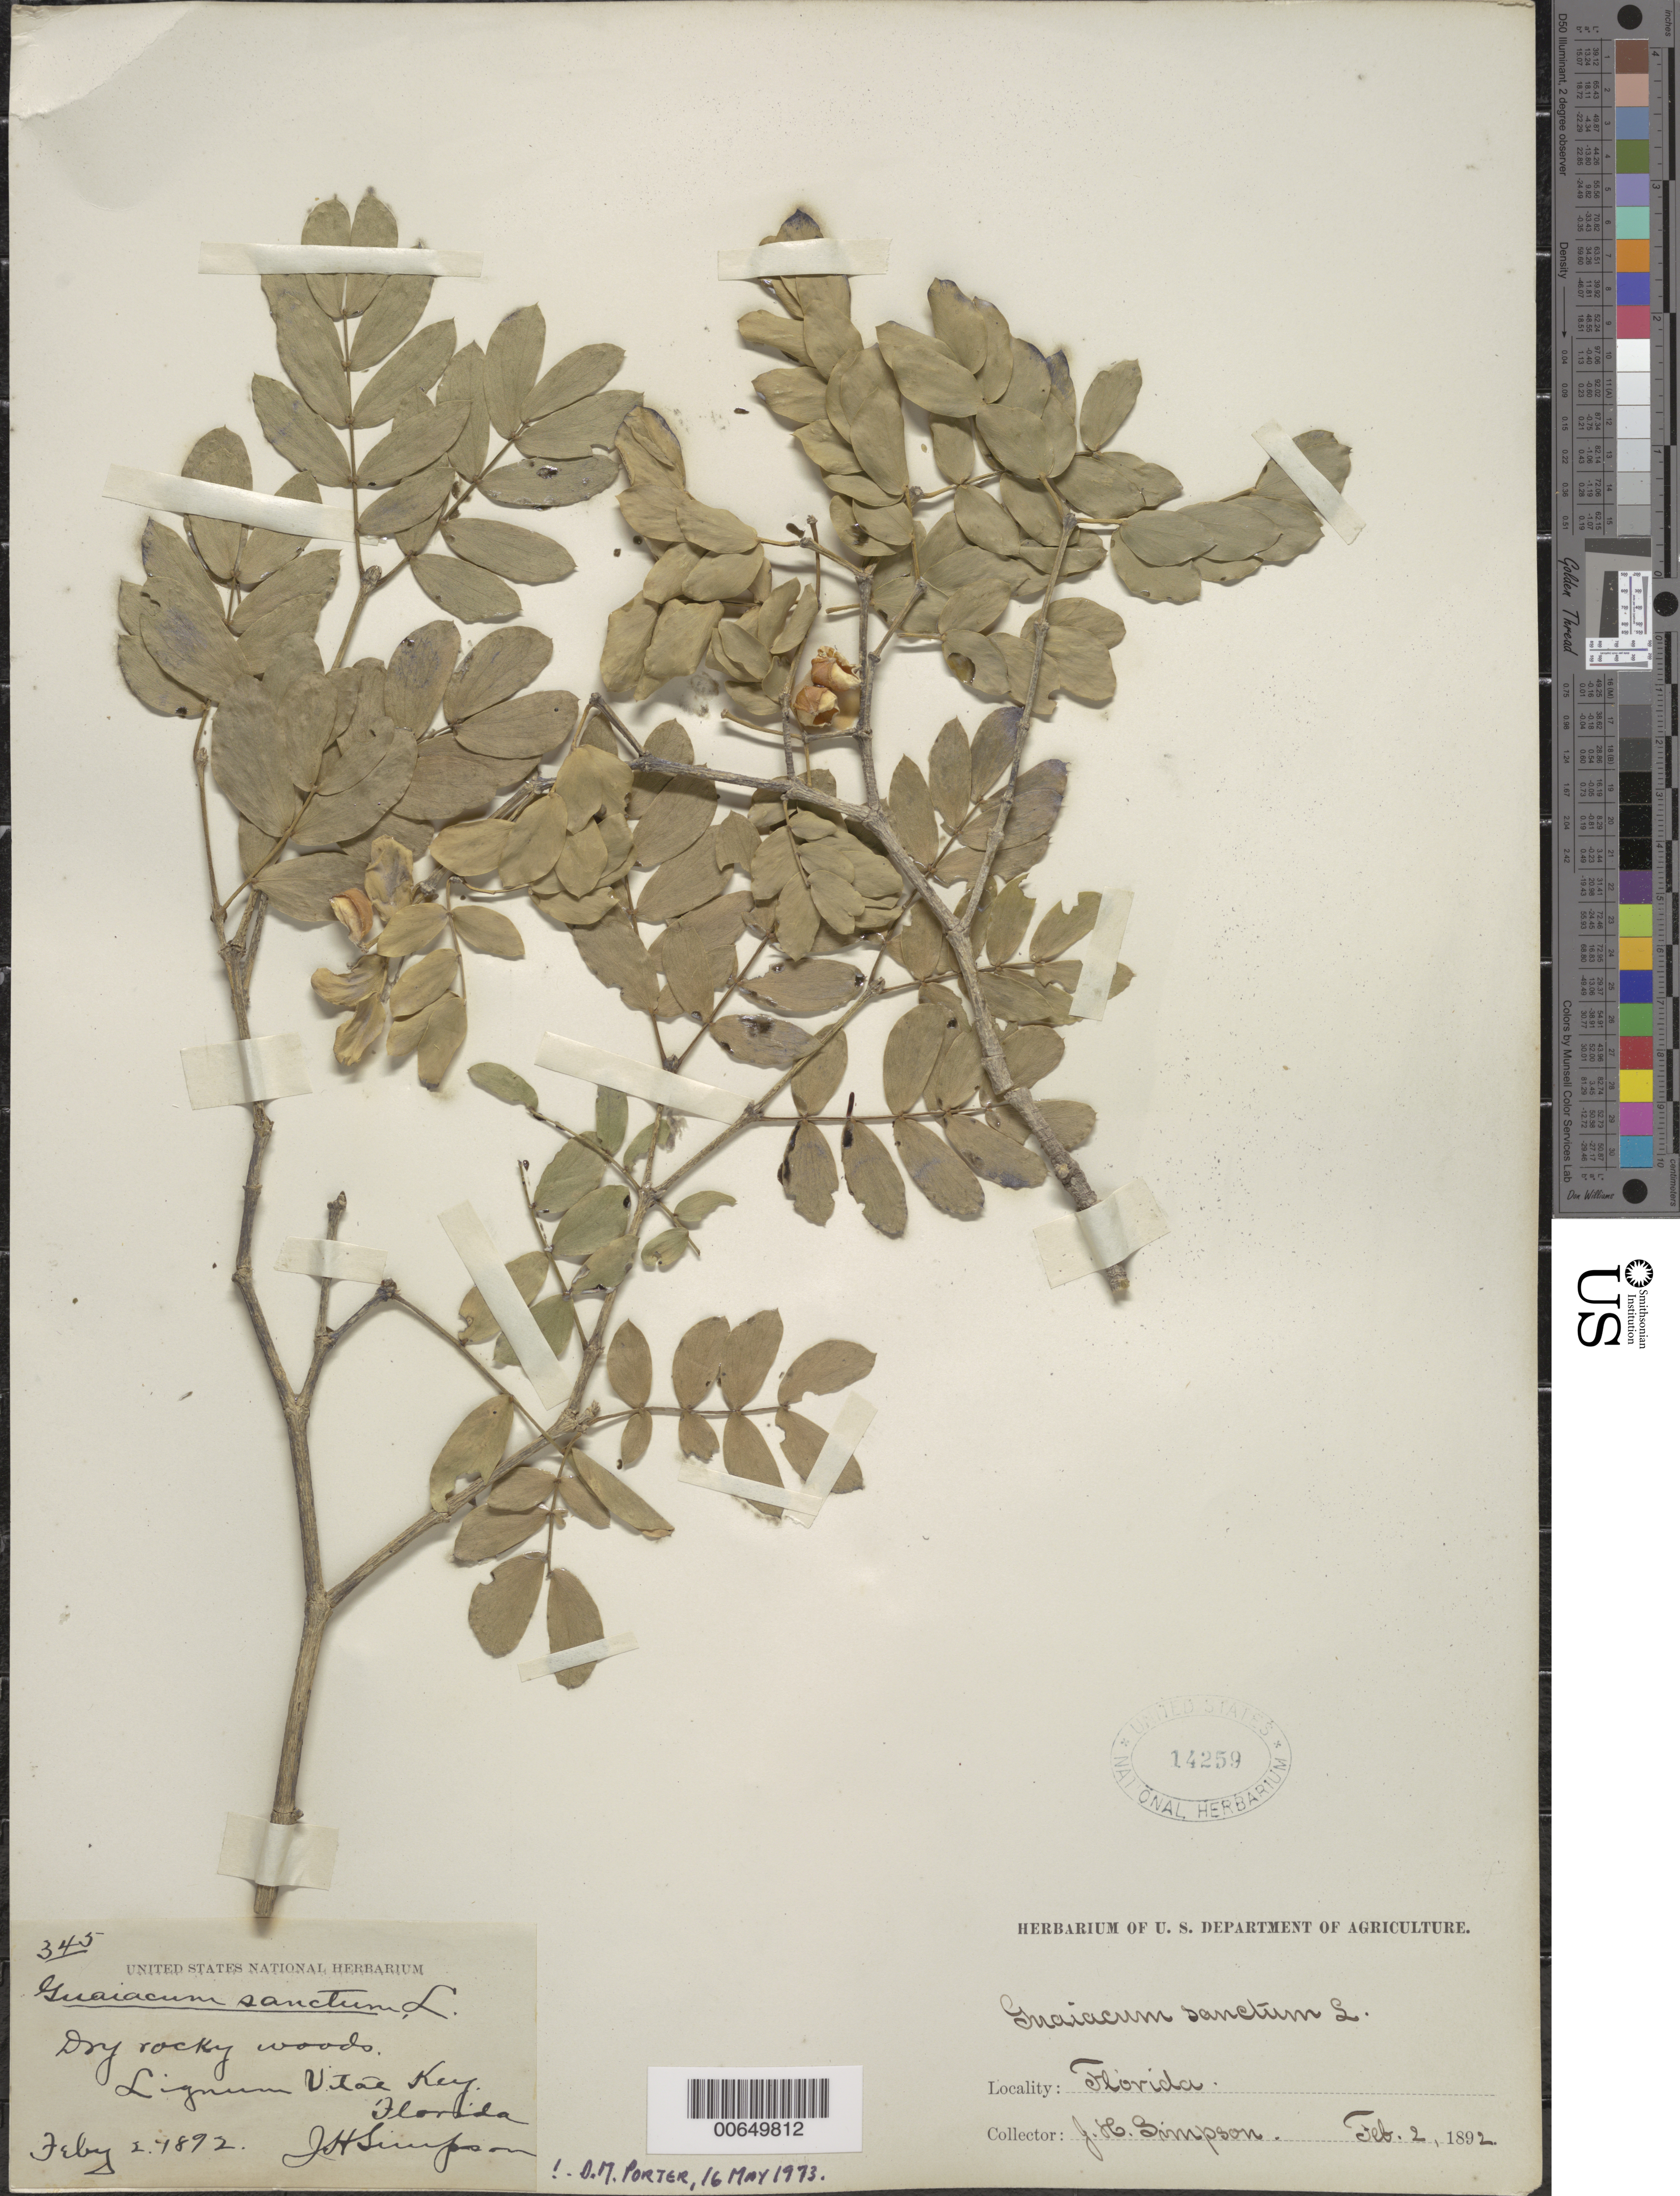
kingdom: Plantae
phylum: Tracheophyta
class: Magnoliopsida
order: Zygophyllales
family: Zygophyllaceae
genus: Guaiacum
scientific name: Guaiacum sanctum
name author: L.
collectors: J. H. Simpson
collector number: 345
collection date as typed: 02 Feb 1892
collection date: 1892-02-02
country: United States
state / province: Florida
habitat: Dry rocky woods.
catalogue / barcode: US 14259